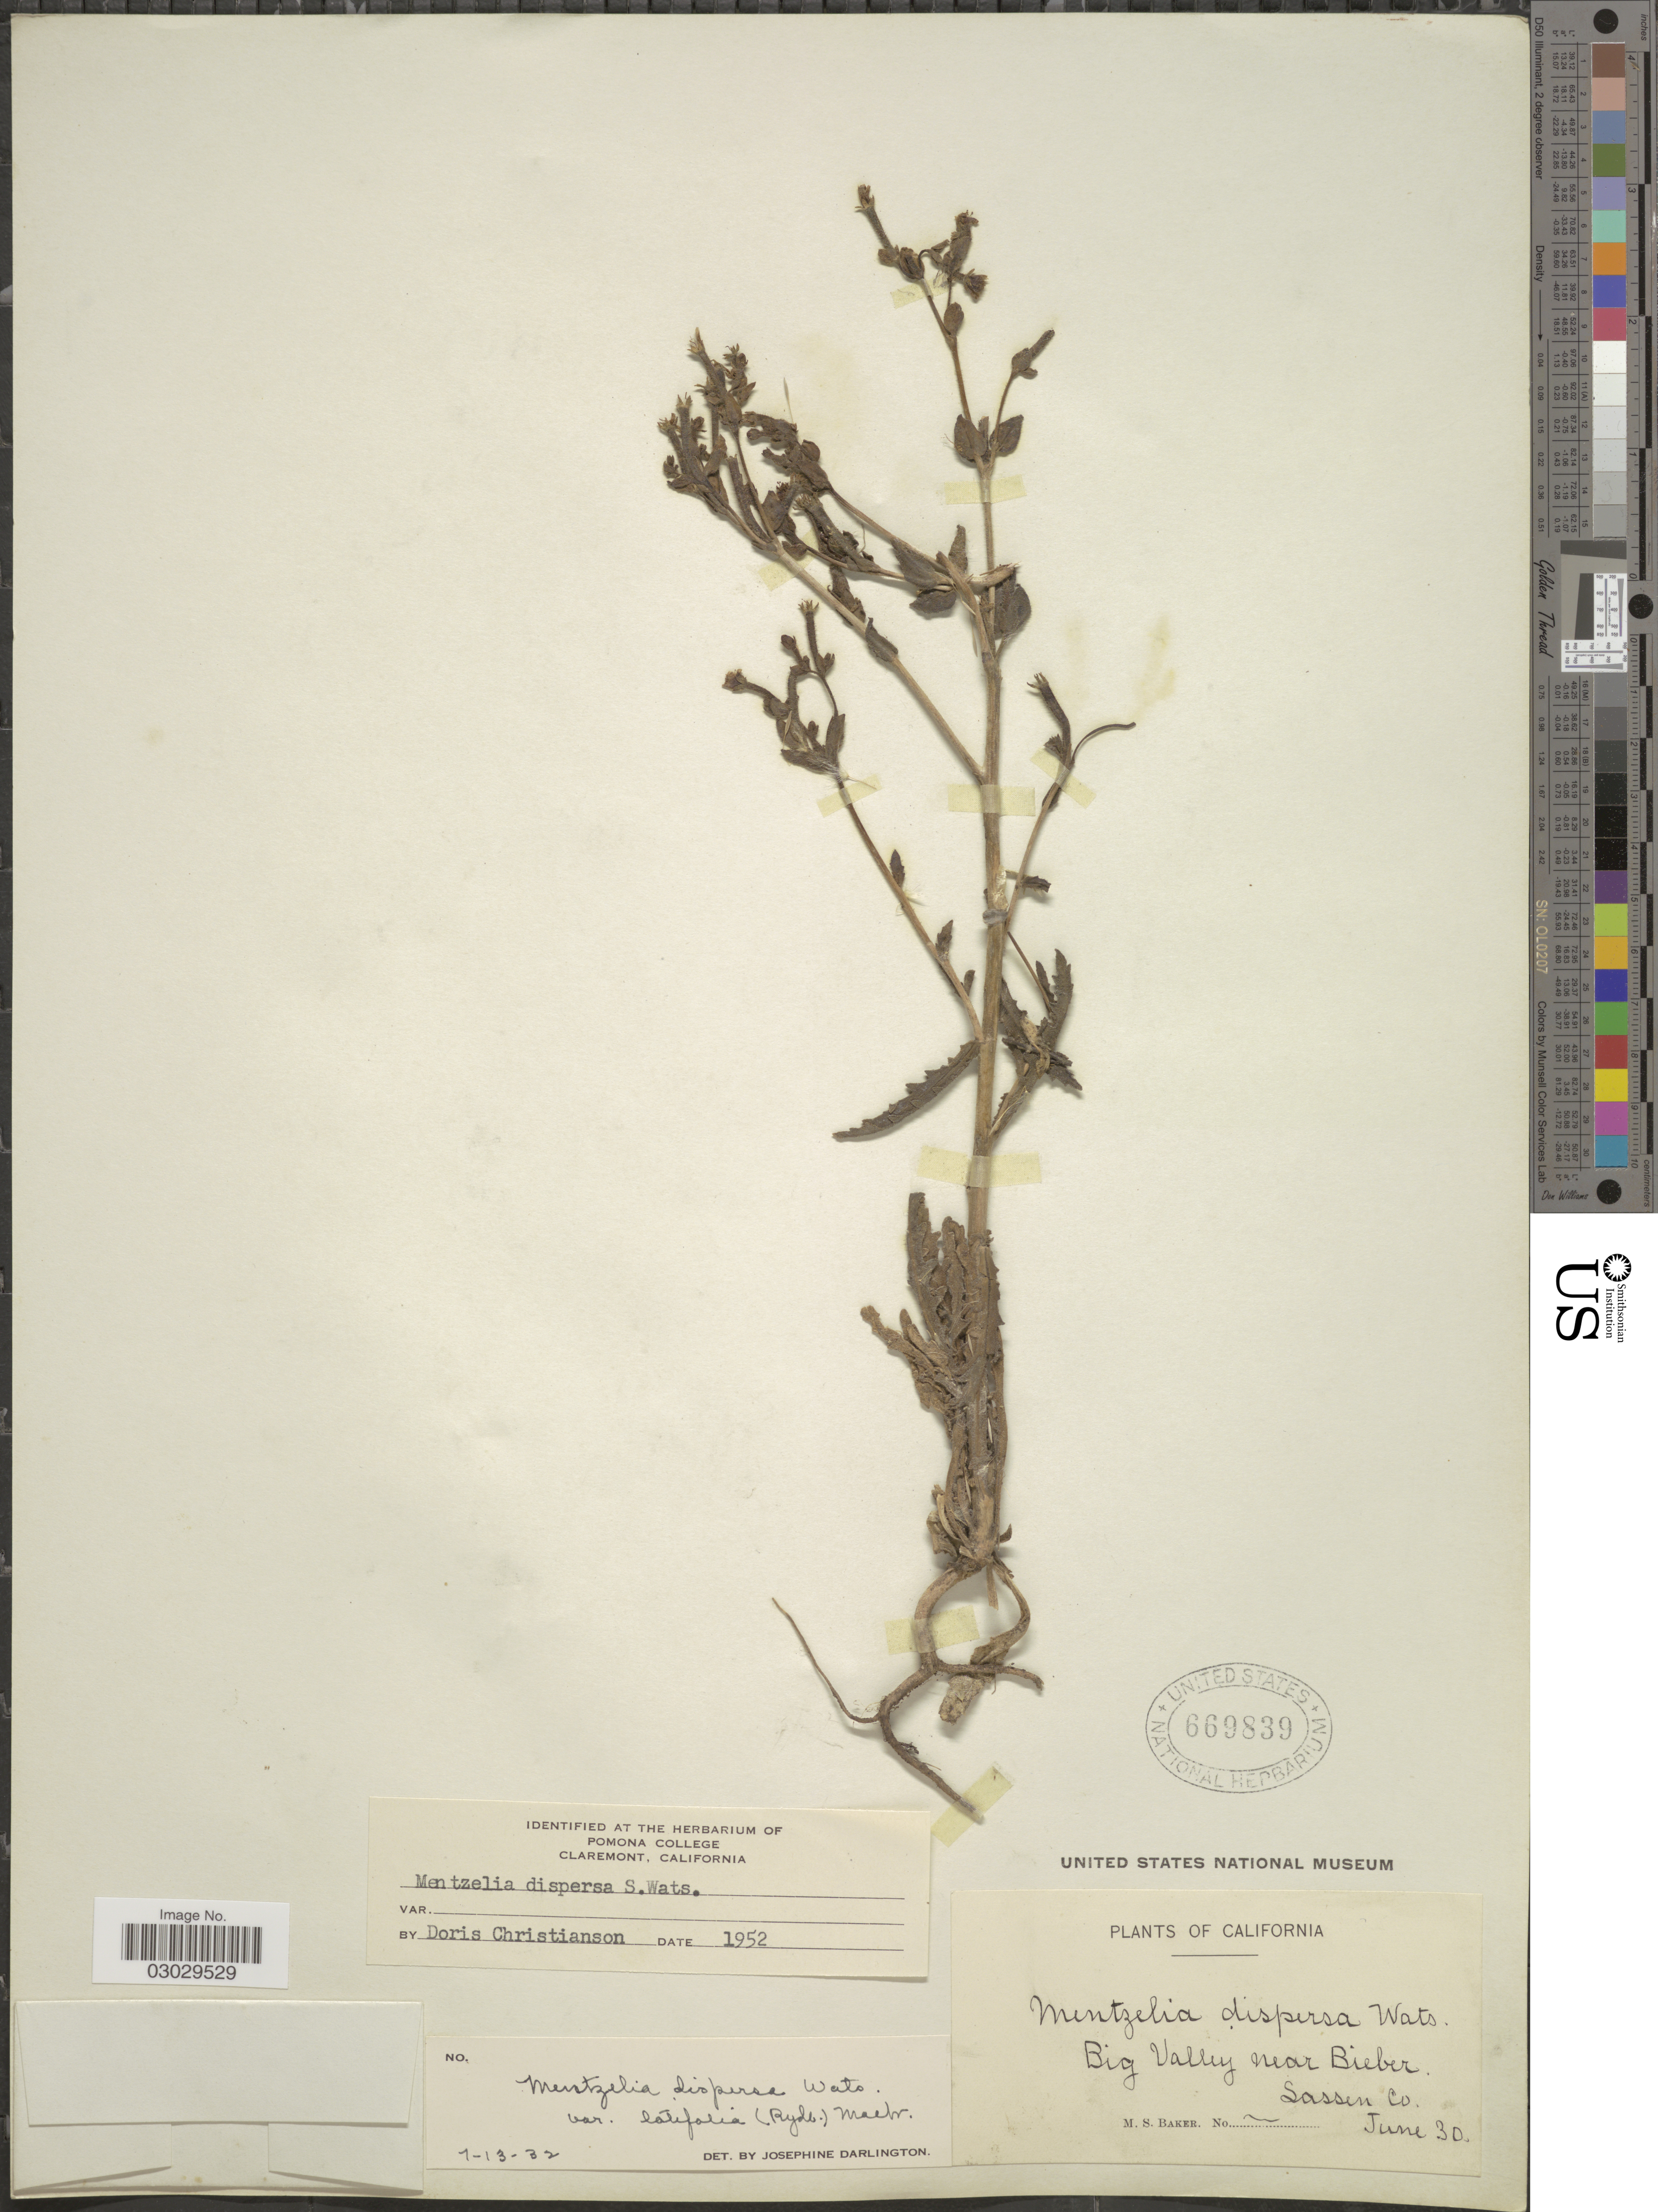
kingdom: Plantae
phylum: Tracheophyta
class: Magnoliopsida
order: Cornales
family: Loasaceae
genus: Mentzelia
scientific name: Mentzelia dispersa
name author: S. Watson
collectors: M. S. Baker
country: United States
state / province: California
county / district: Lassen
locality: Big Valley near Bieber. Lassen Co.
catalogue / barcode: US 669839